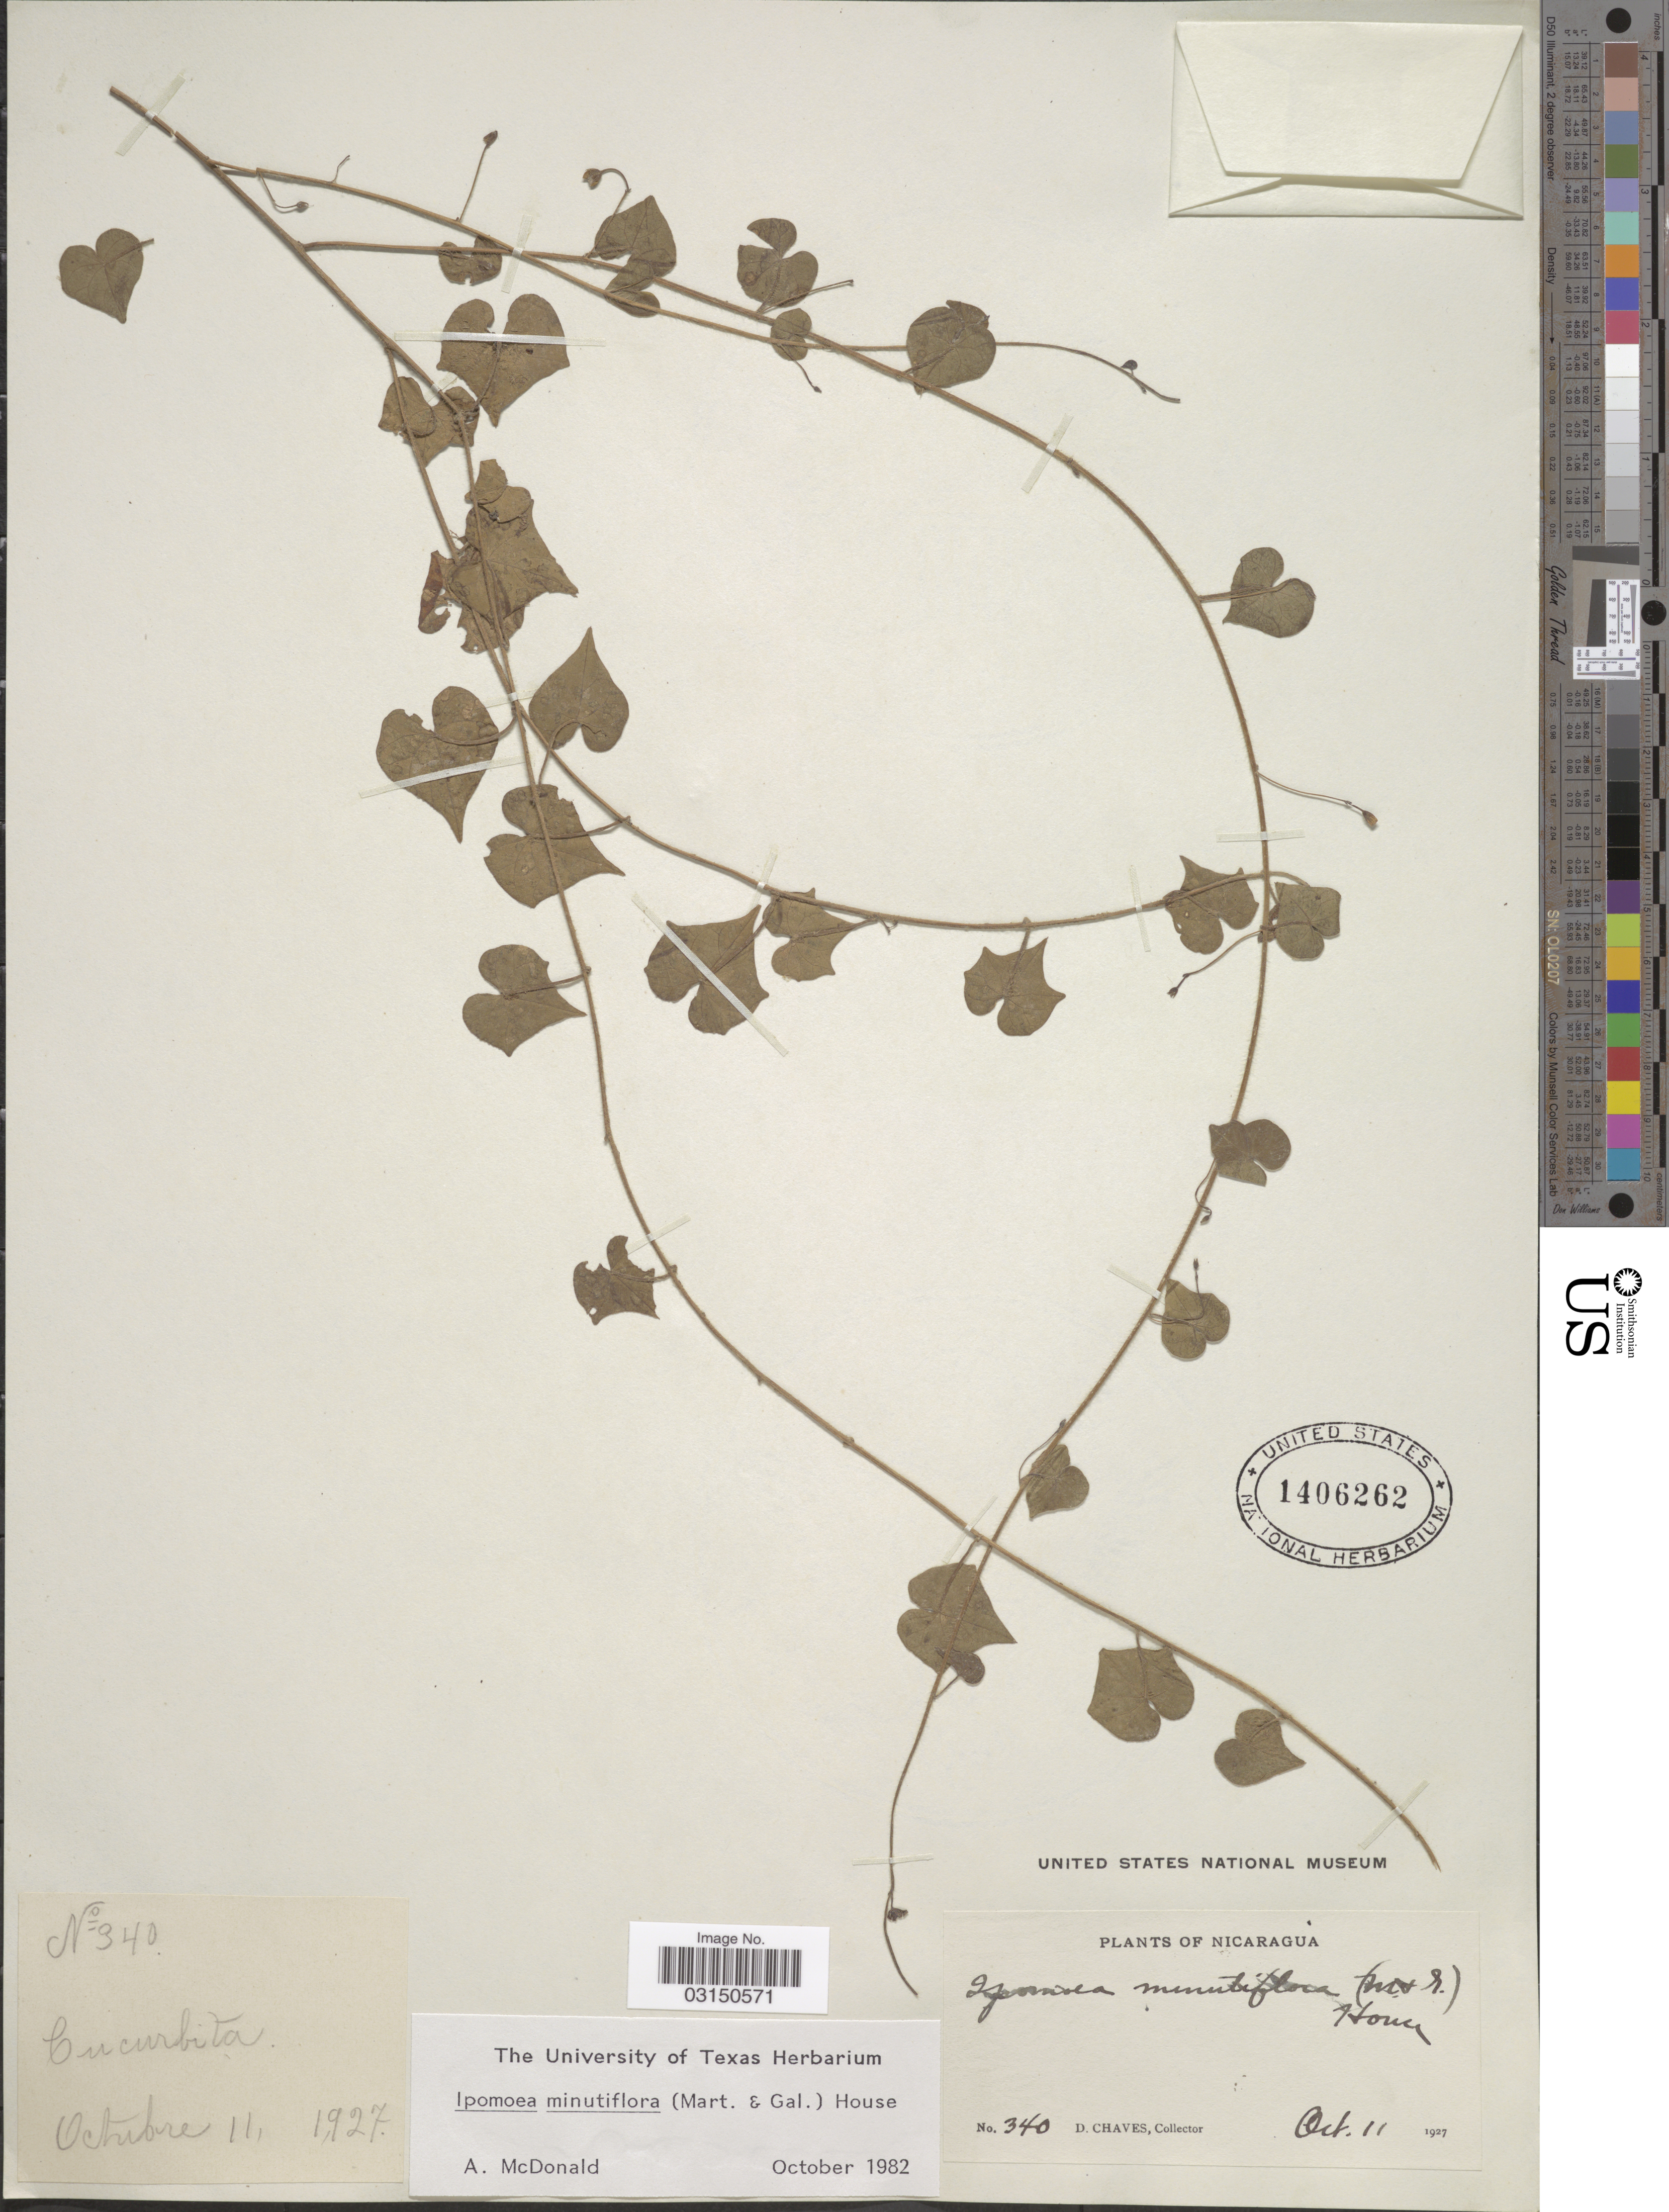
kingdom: Plantae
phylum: Tracheophyta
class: Magnoliopsida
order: Solanales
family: Convolvulaceae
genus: Ipomoea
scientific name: Ipomoea minutiflora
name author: (M. Martens) House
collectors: D. Chaves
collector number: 340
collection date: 1927-10-11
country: Nicaragua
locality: Cucurbita.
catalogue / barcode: US 1406262